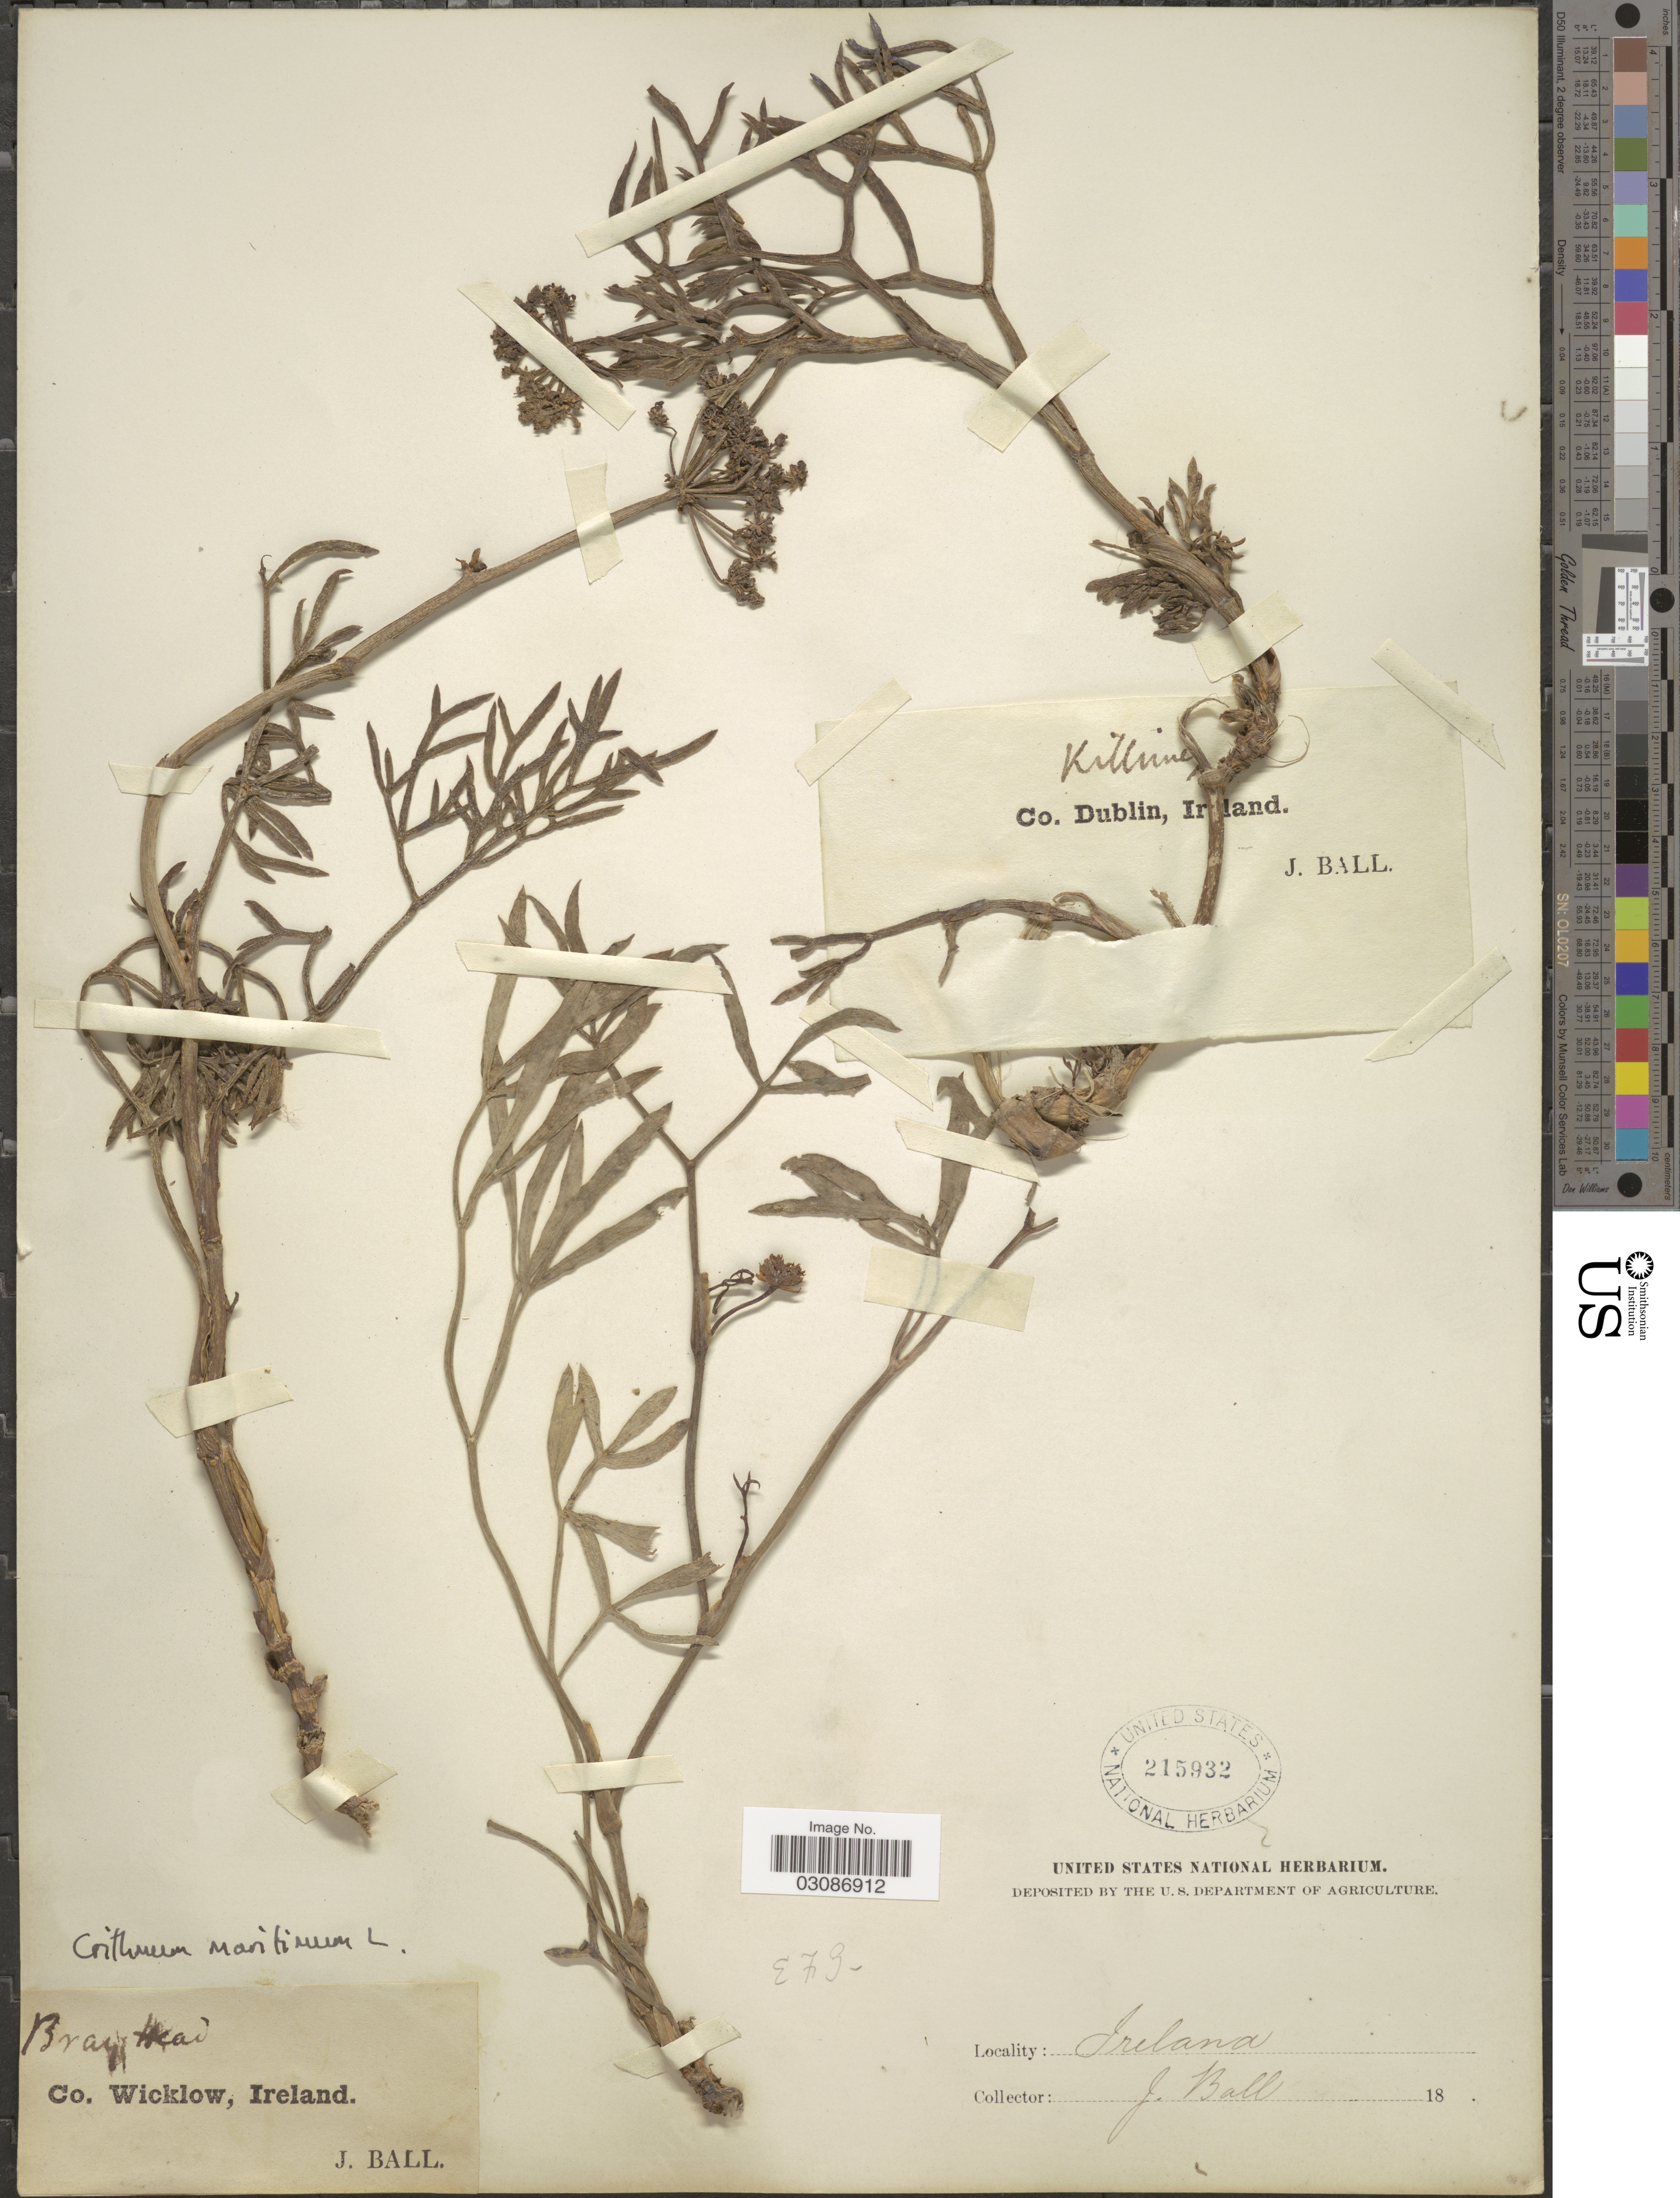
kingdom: Plantae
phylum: Tracheophyta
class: Magnoliopsida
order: Apiales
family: Apiaceae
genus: Crithmum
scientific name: Crithmum maritimum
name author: L.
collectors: J. Ball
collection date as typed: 18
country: Ireland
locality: Bray Head. Co. Wicklow.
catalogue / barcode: US 215932